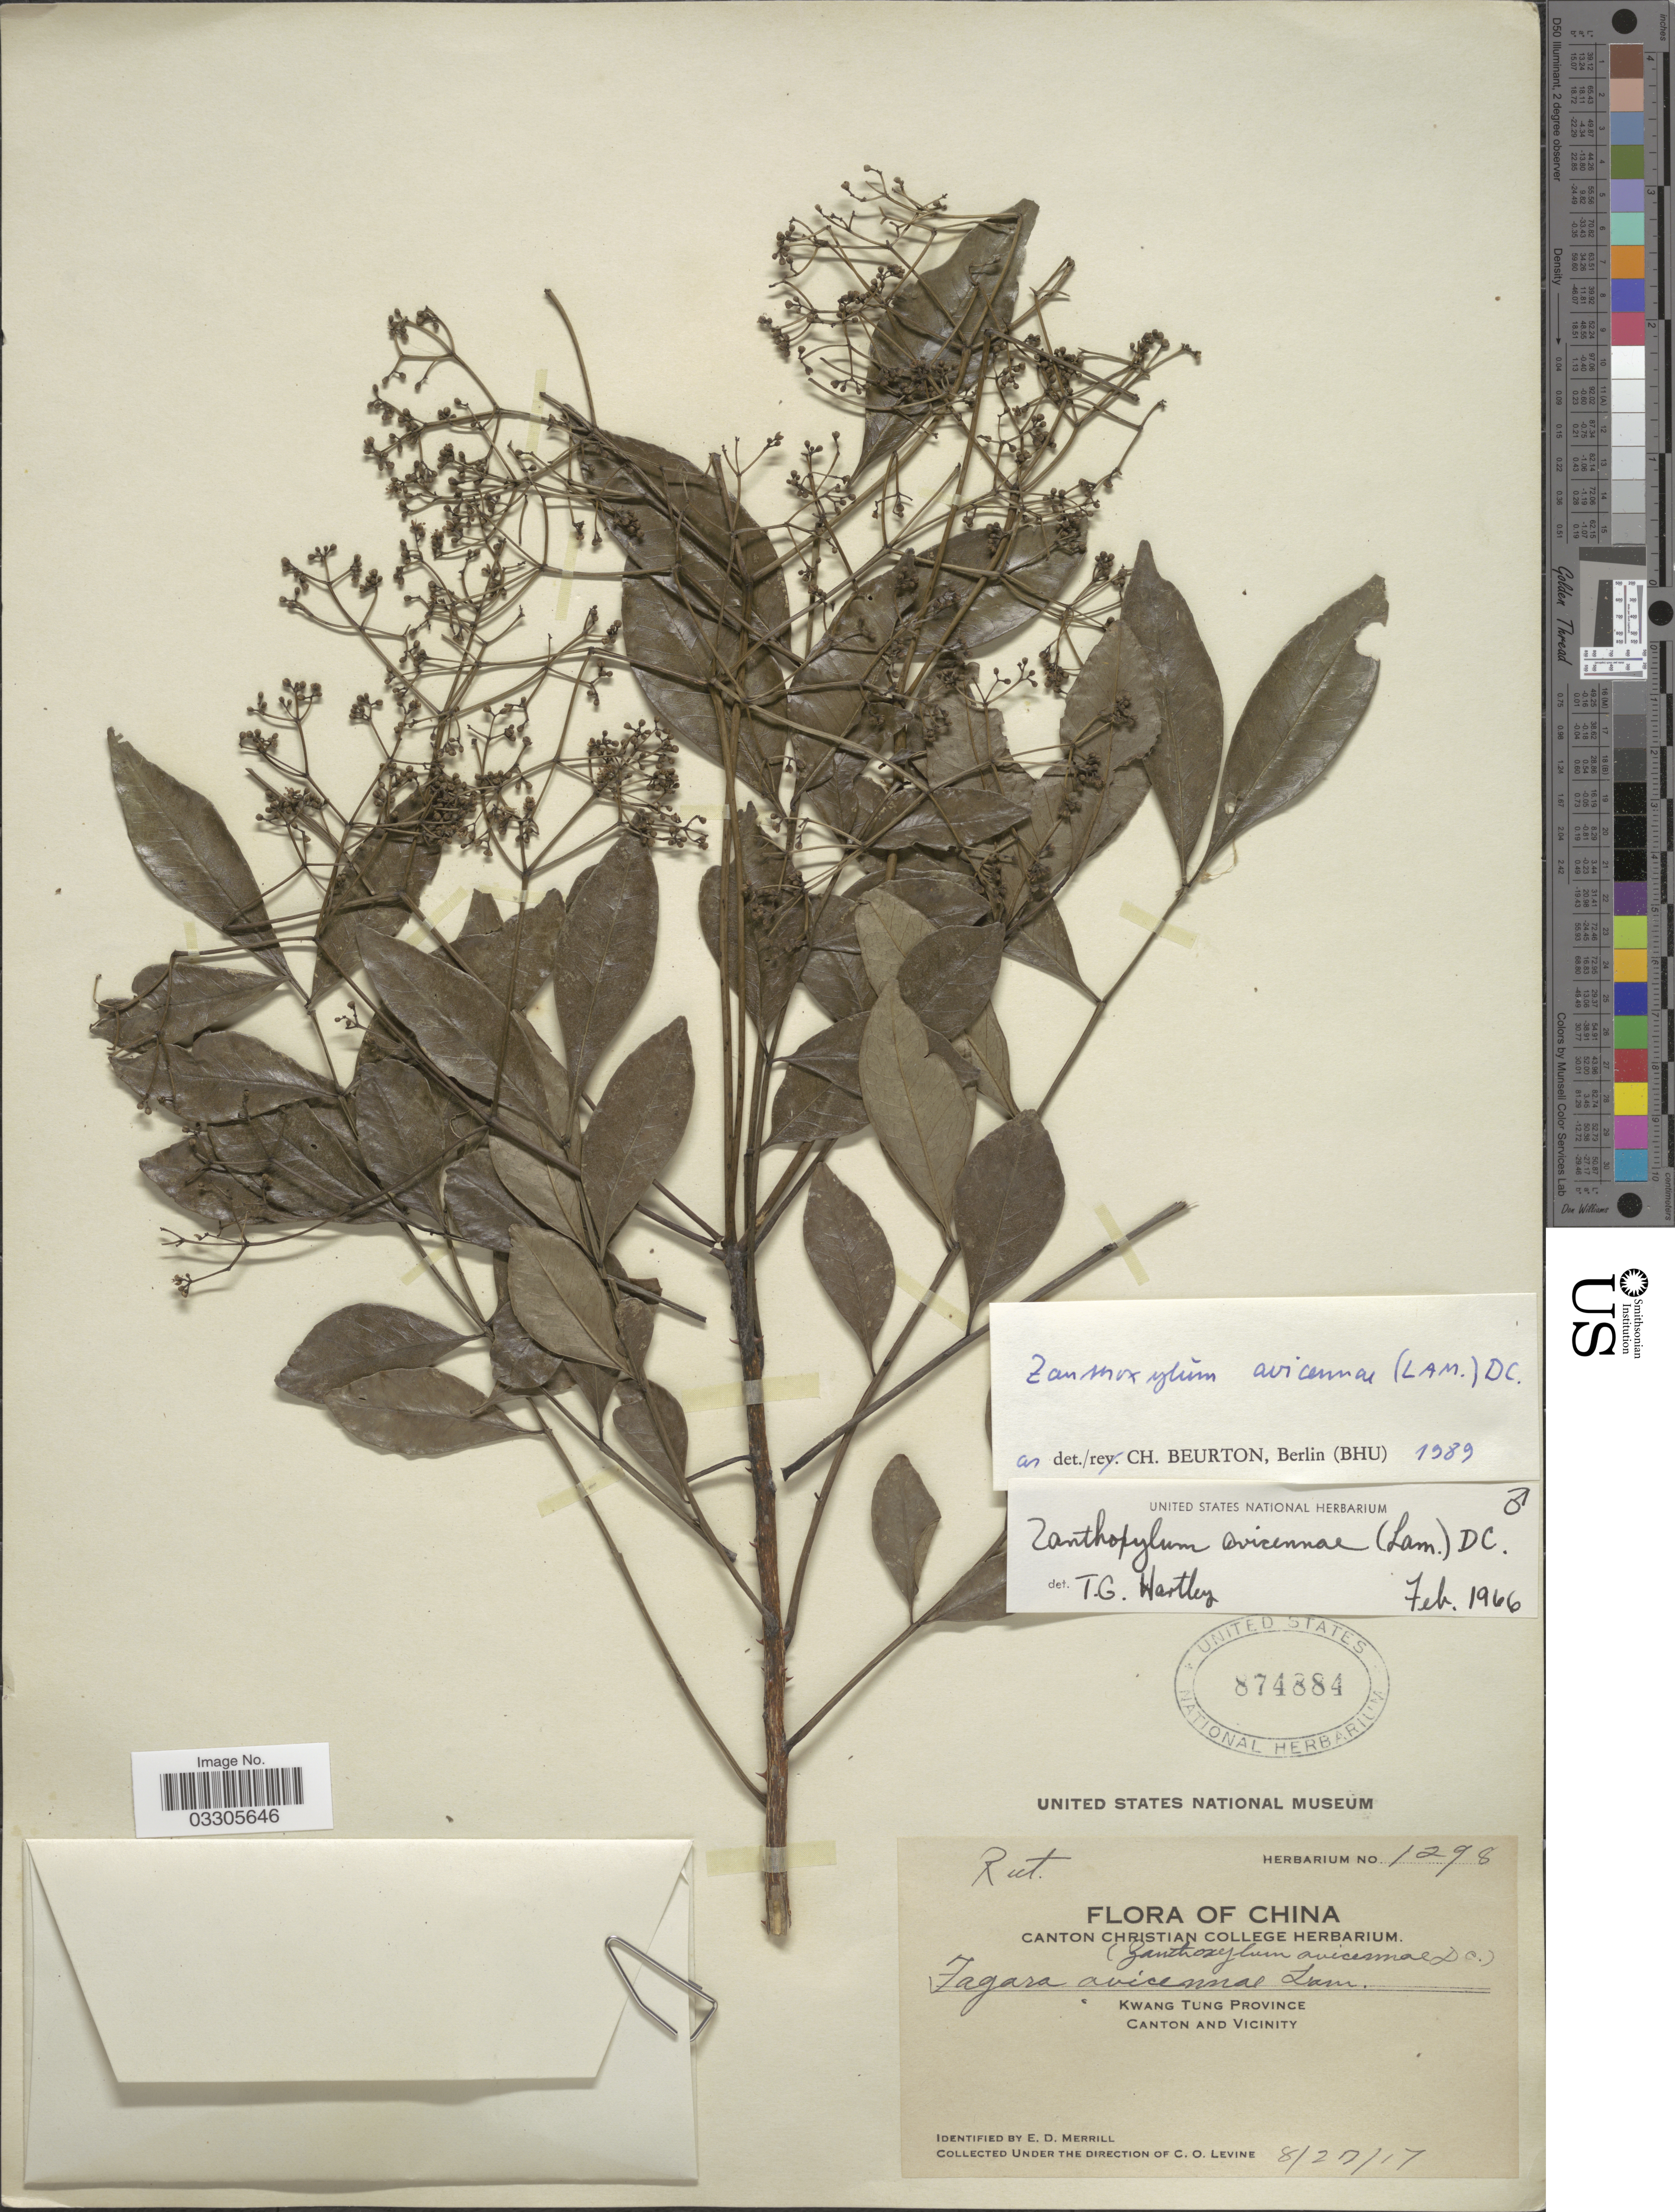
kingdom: Plantae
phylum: Tracheophyta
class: Magnoliopsida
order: Sapindales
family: Rutaceae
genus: Zanthoxylum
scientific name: Zanthoxylum avicennae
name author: (Lam.) DC.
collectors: C. O. Levine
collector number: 1298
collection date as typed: Transcribed d/m/y: 27/8/17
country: China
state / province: Guangdong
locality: Kwang Tung Province, Canton and Vicinity.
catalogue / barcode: US 874884